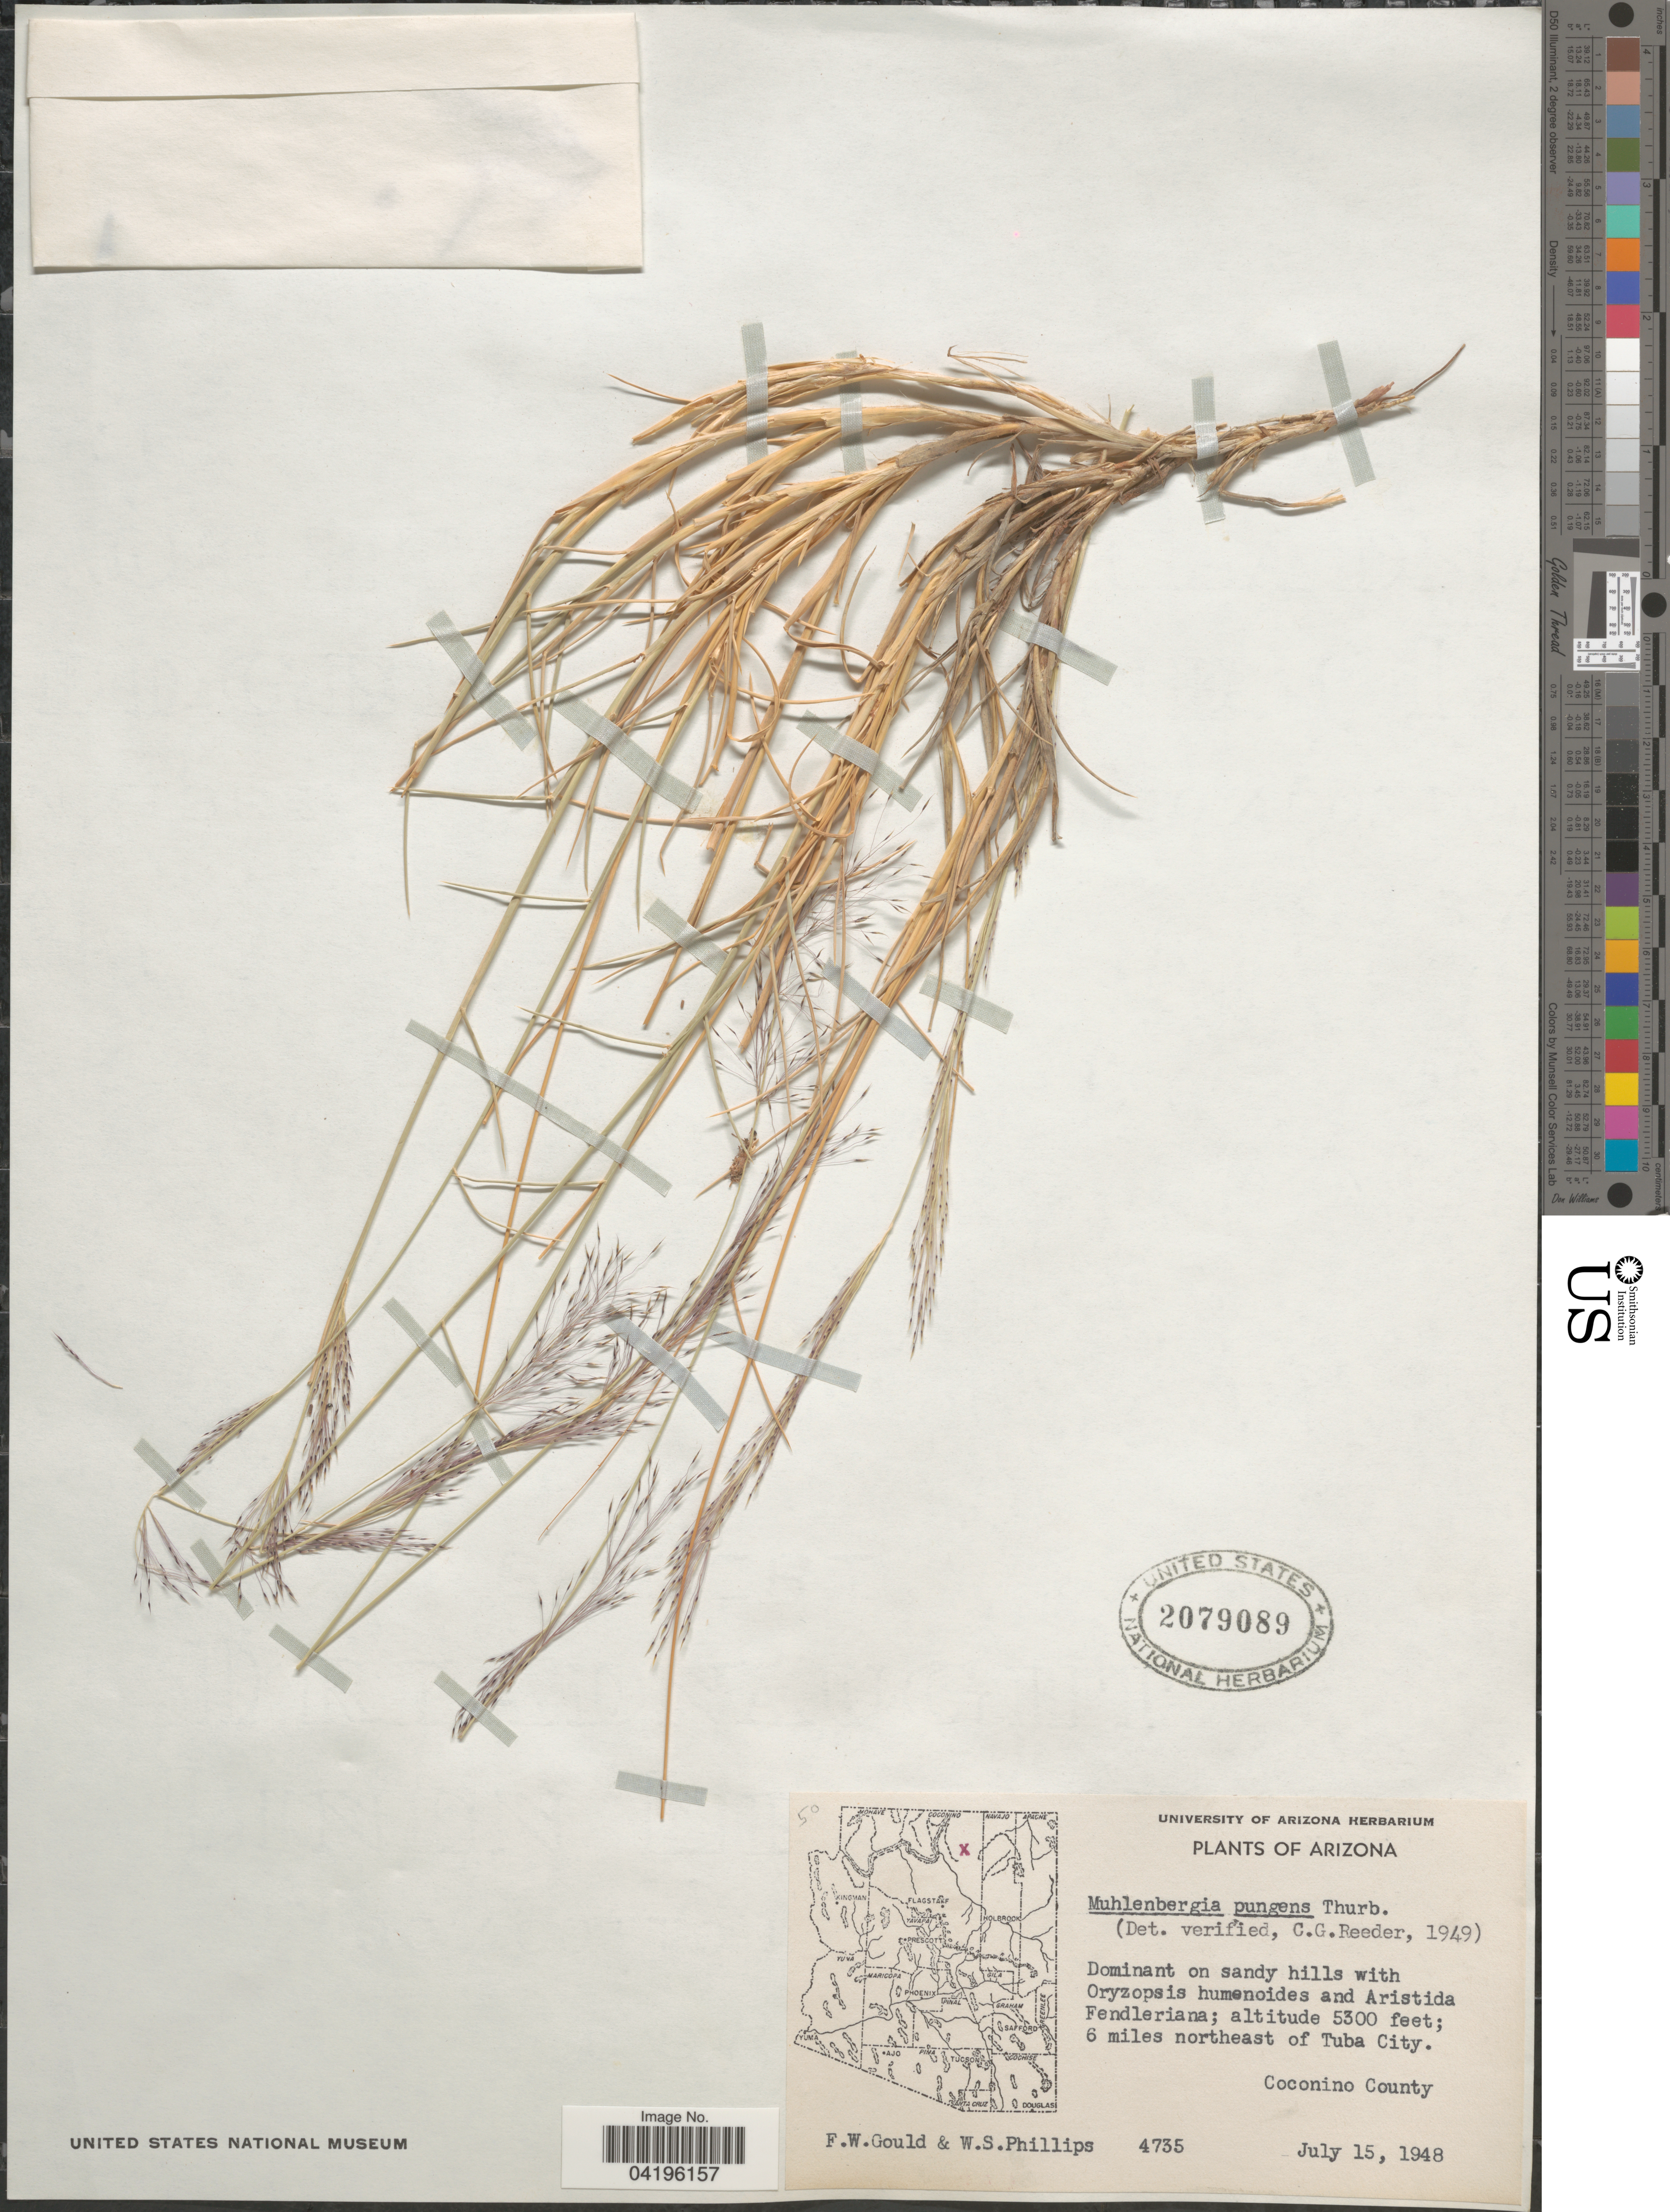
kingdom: Plantae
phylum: Tracheophyta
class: Liliopsida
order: Poales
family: Poaceae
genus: Muhlenbergia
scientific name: Muhlenbergia pungens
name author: Thurb. ex A. Gray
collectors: F. W. Gould & W. S. Phillips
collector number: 4735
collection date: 1948-07-15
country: United States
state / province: Arizona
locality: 6 miles northeast of Tuba City. Coconino County.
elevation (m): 1615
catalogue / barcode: US 2079089